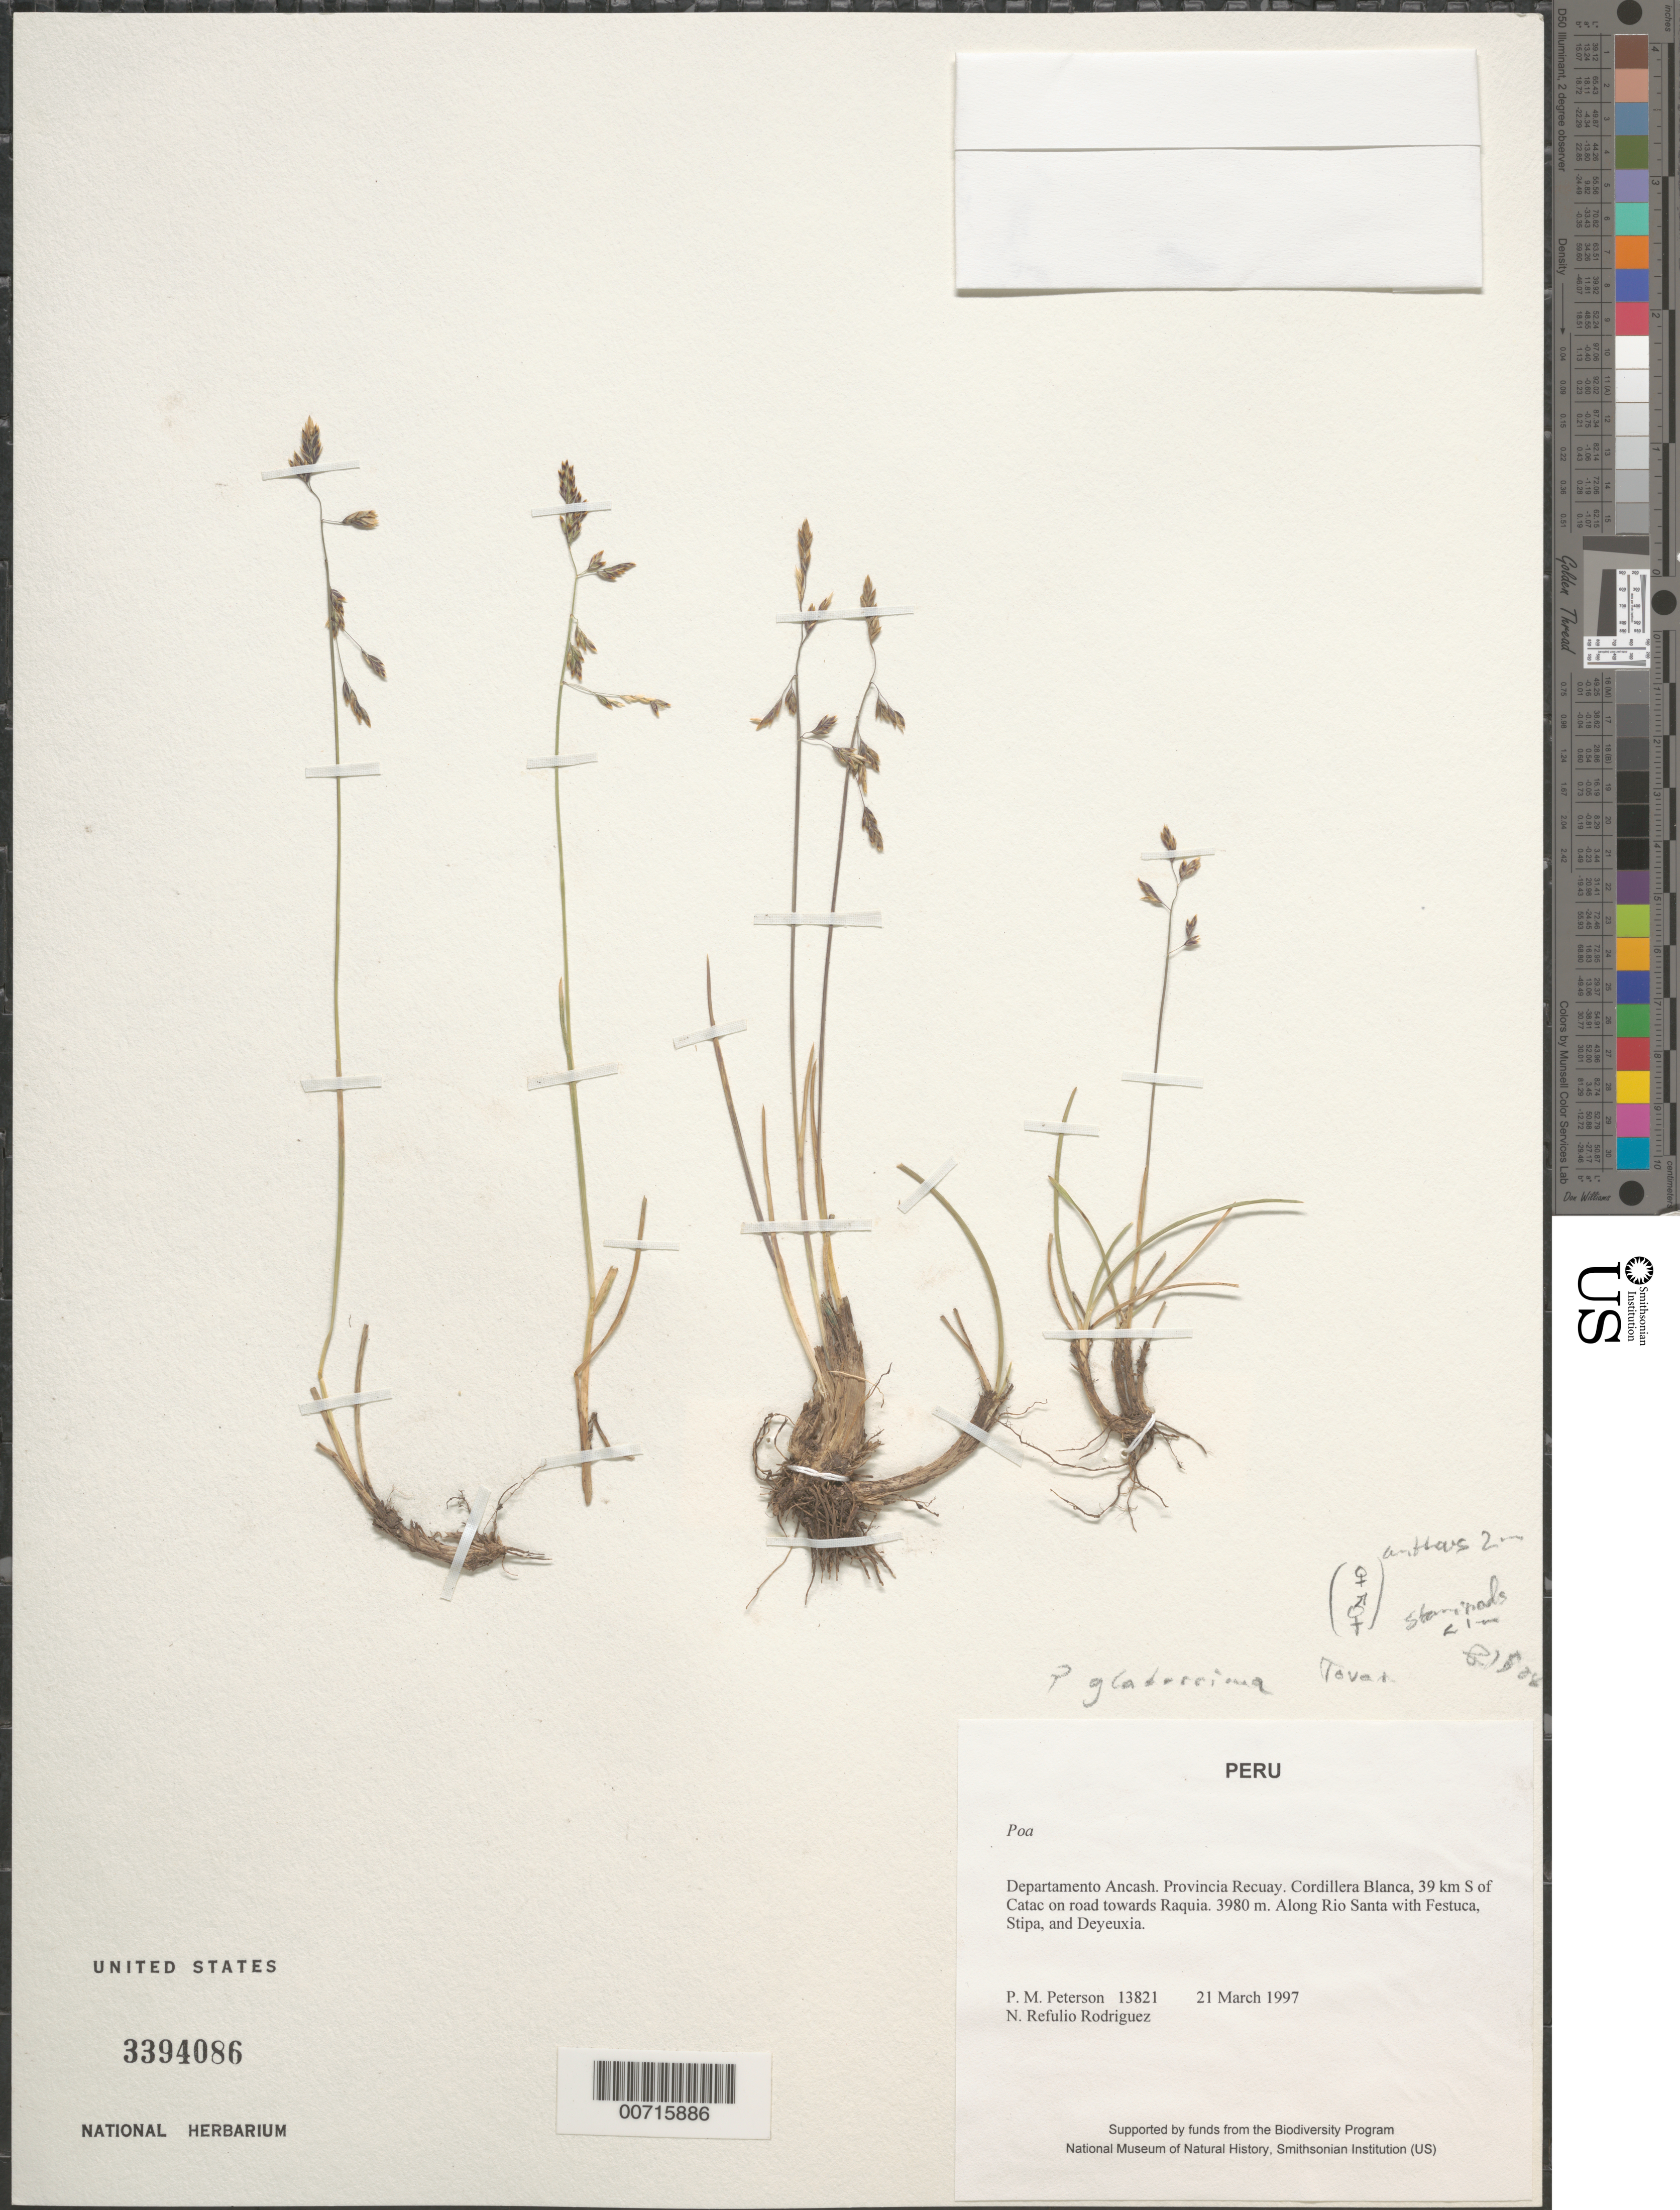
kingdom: Plantae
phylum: Tracheophyta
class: Liliopsida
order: Poales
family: Poaceae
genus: Poa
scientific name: Poa glaberrima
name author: Tovar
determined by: Soreng, Robert J., Research Associate (BOT), Smithsonian Institution - National Museum of Natural History (UNITED STATES)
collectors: P. M. Peterson & N. Refulio-Rodríguez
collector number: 13821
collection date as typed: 21 Mar 1997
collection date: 1997-03-21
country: Peru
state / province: Ancash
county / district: Recuay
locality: Cordillera Blanca, 39 km S of Catac on road towards Raquia.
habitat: Along Rio Santa with Festuca, Stipa, and Deyeuxia.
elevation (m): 3980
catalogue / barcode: US 3394086